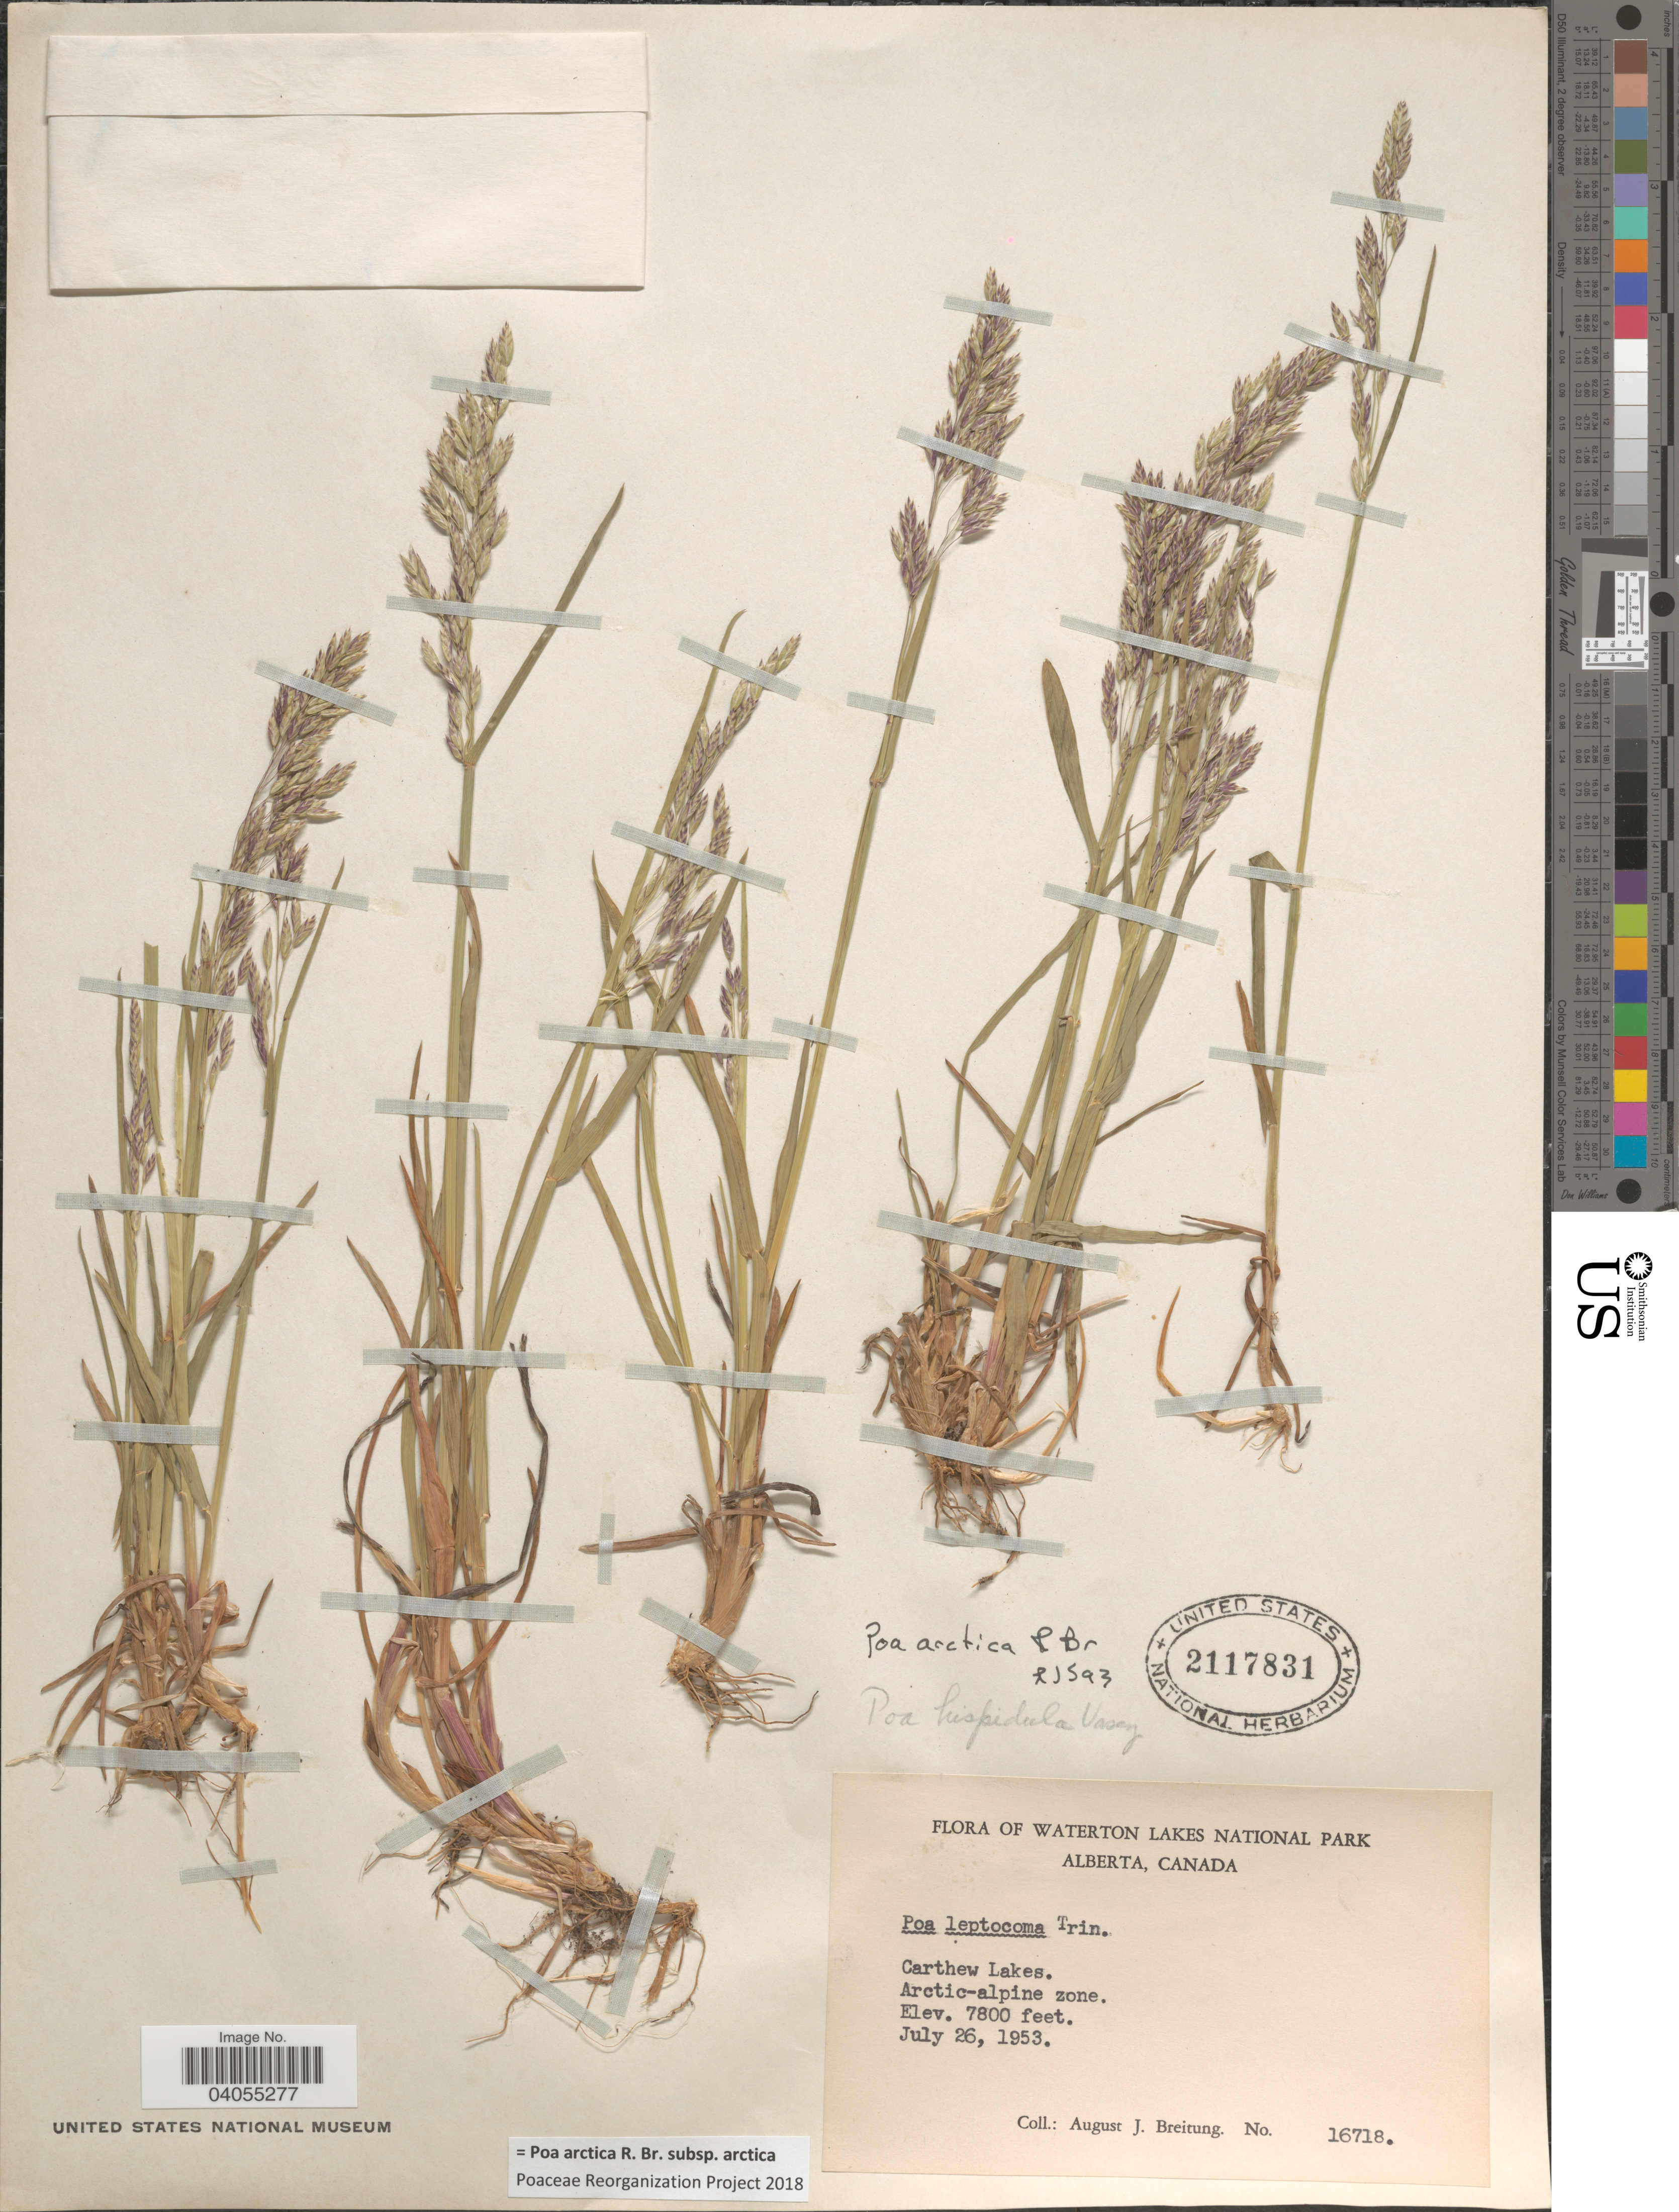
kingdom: Plantae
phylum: Tracheophyta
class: Liliopsida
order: Poales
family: Poaceae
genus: Poa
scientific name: Poa arctica subsp. arctica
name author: R. Br.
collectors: A. Breitung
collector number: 16718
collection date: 1953-07-26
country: Canada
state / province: Alberta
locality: Waterton Lakes National Park. Carthew Lakes. Arctic-alpine zone.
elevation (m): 2377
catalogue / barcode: US 2117831